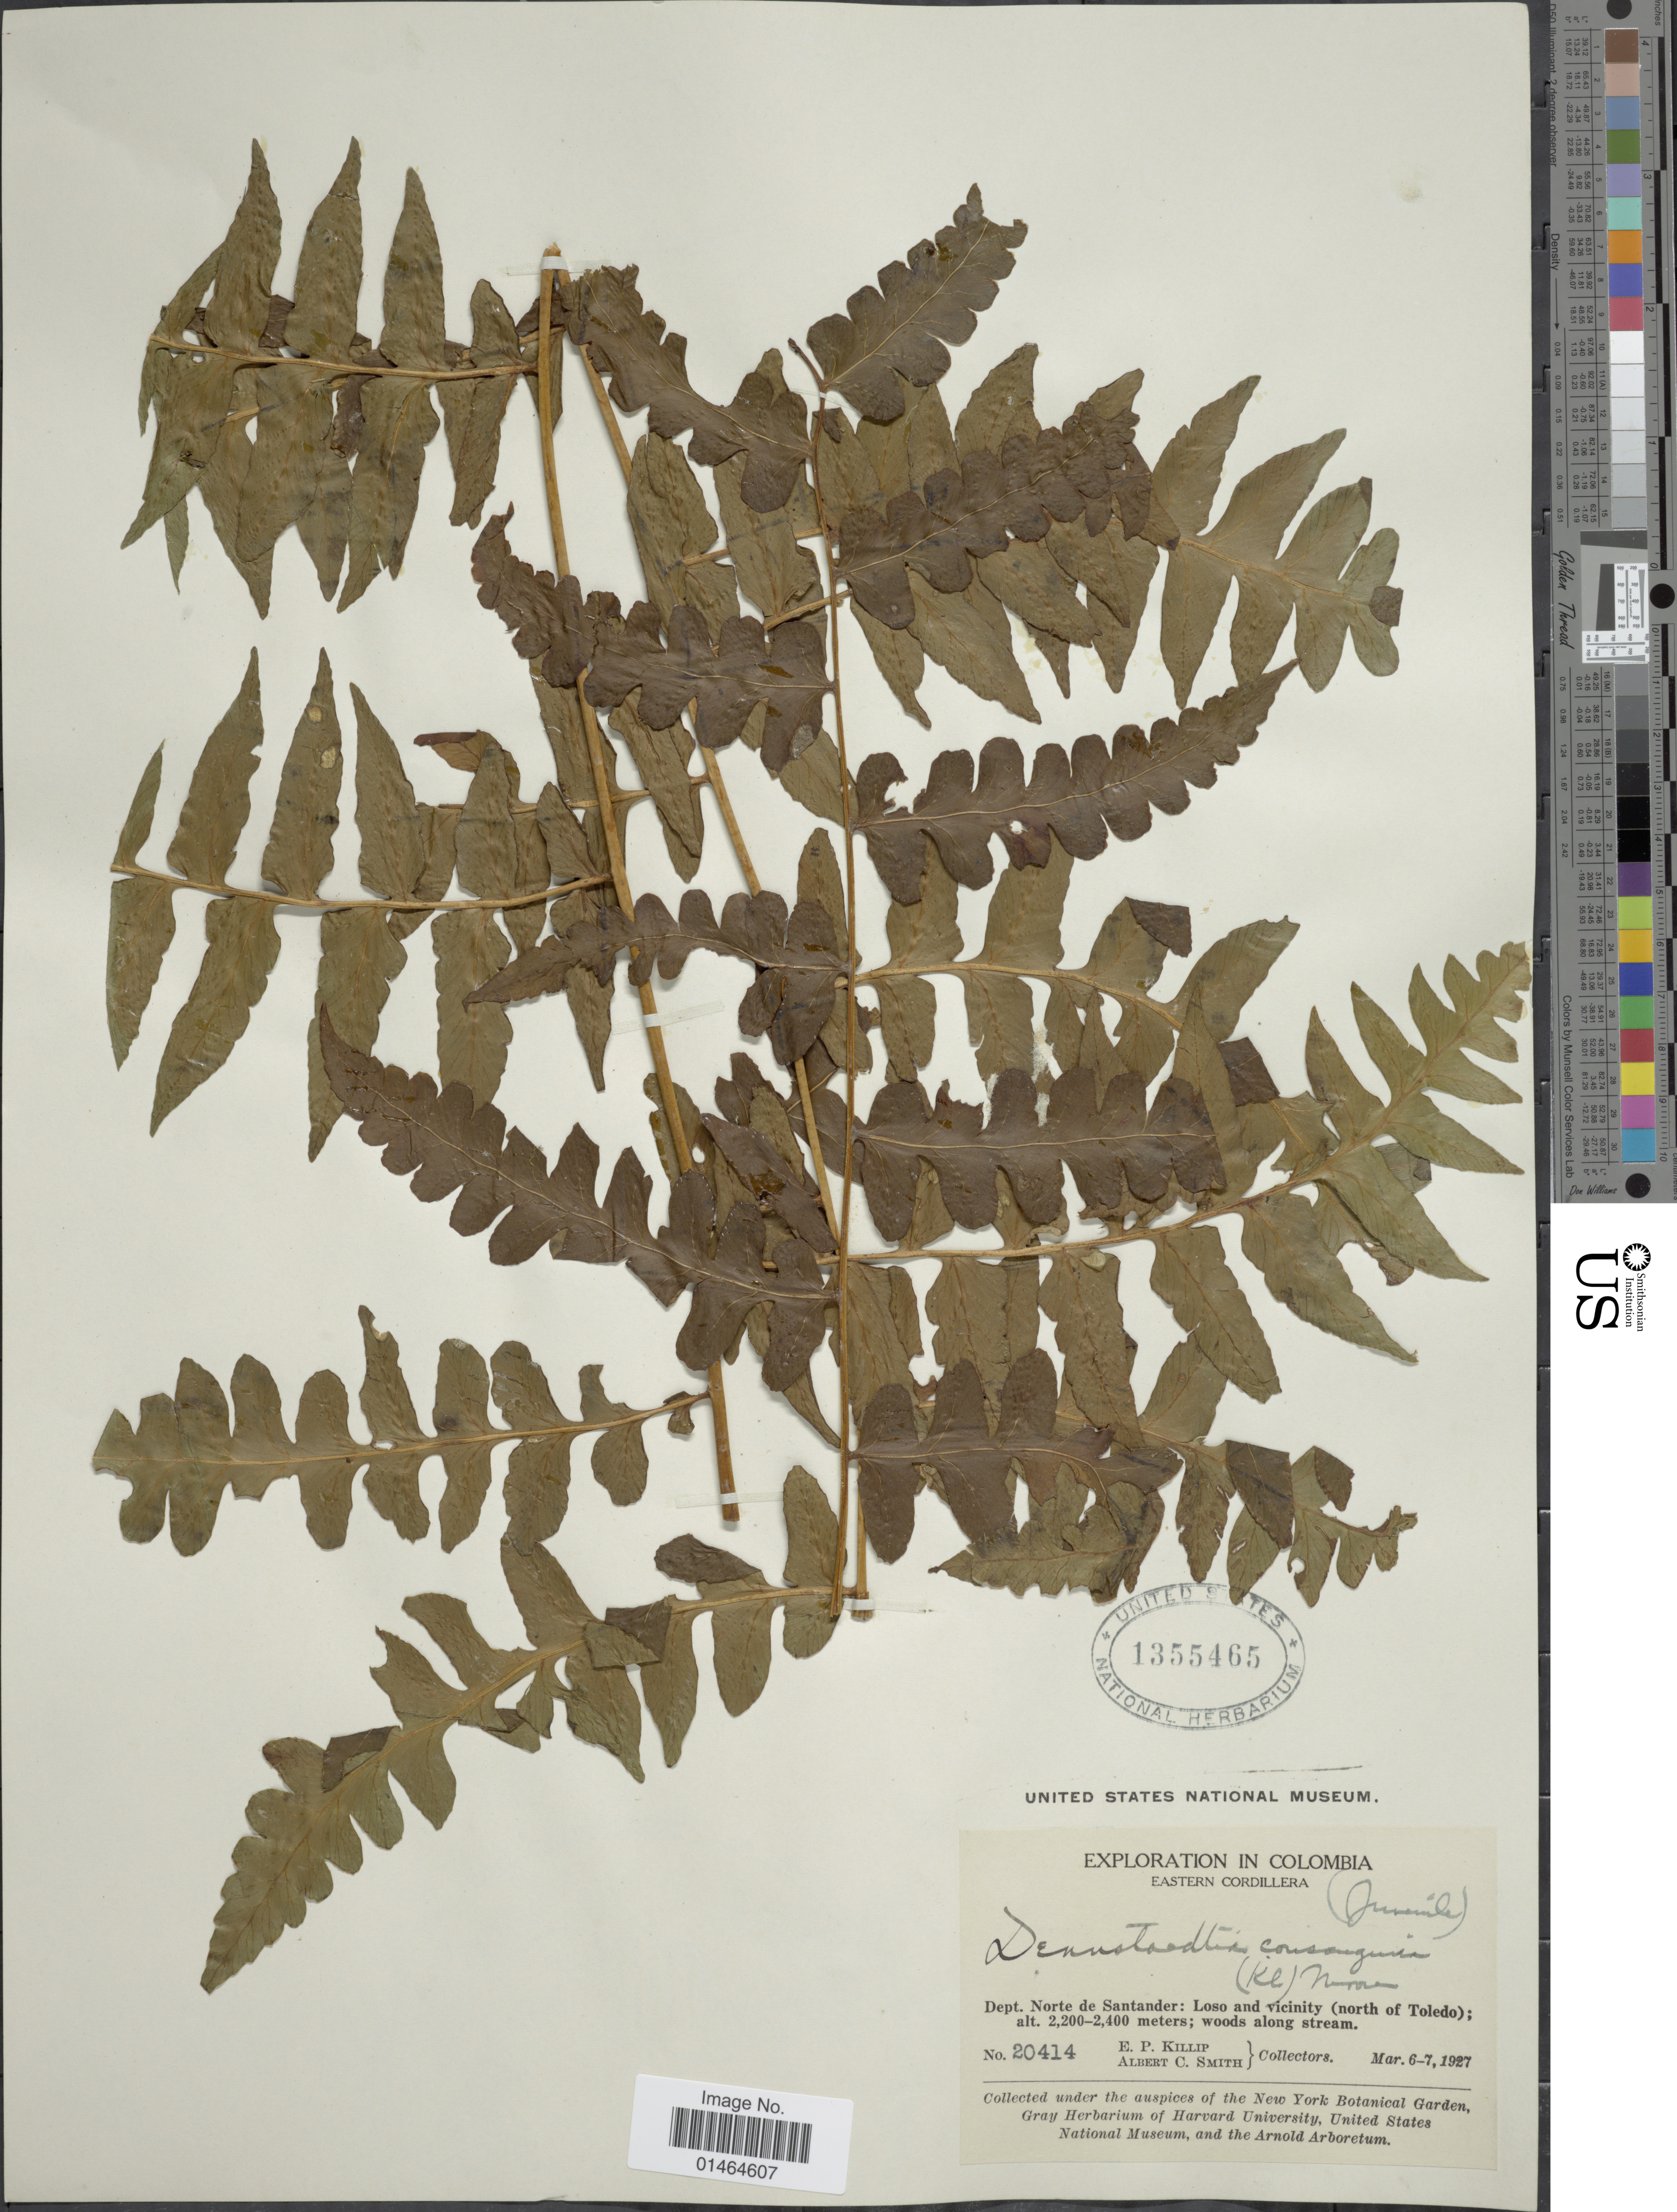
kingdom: Plantae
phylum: Tracheophyta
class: Polypodiopsida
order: Polypodiales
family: Dennstaedtiaceae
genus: Dennstaedtia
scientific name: Dennstaedtia coronata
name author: (Sodiro) C. Chr.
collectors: E. P. Killip & A. C. Smith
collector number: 20414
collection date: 1927-03-06/1927-03-07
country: Colombia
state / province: Norte de Santander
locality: Eastern Cordillera. Loso and vicinity (north of Toledo)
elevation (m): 2200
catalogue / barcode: US 1355465